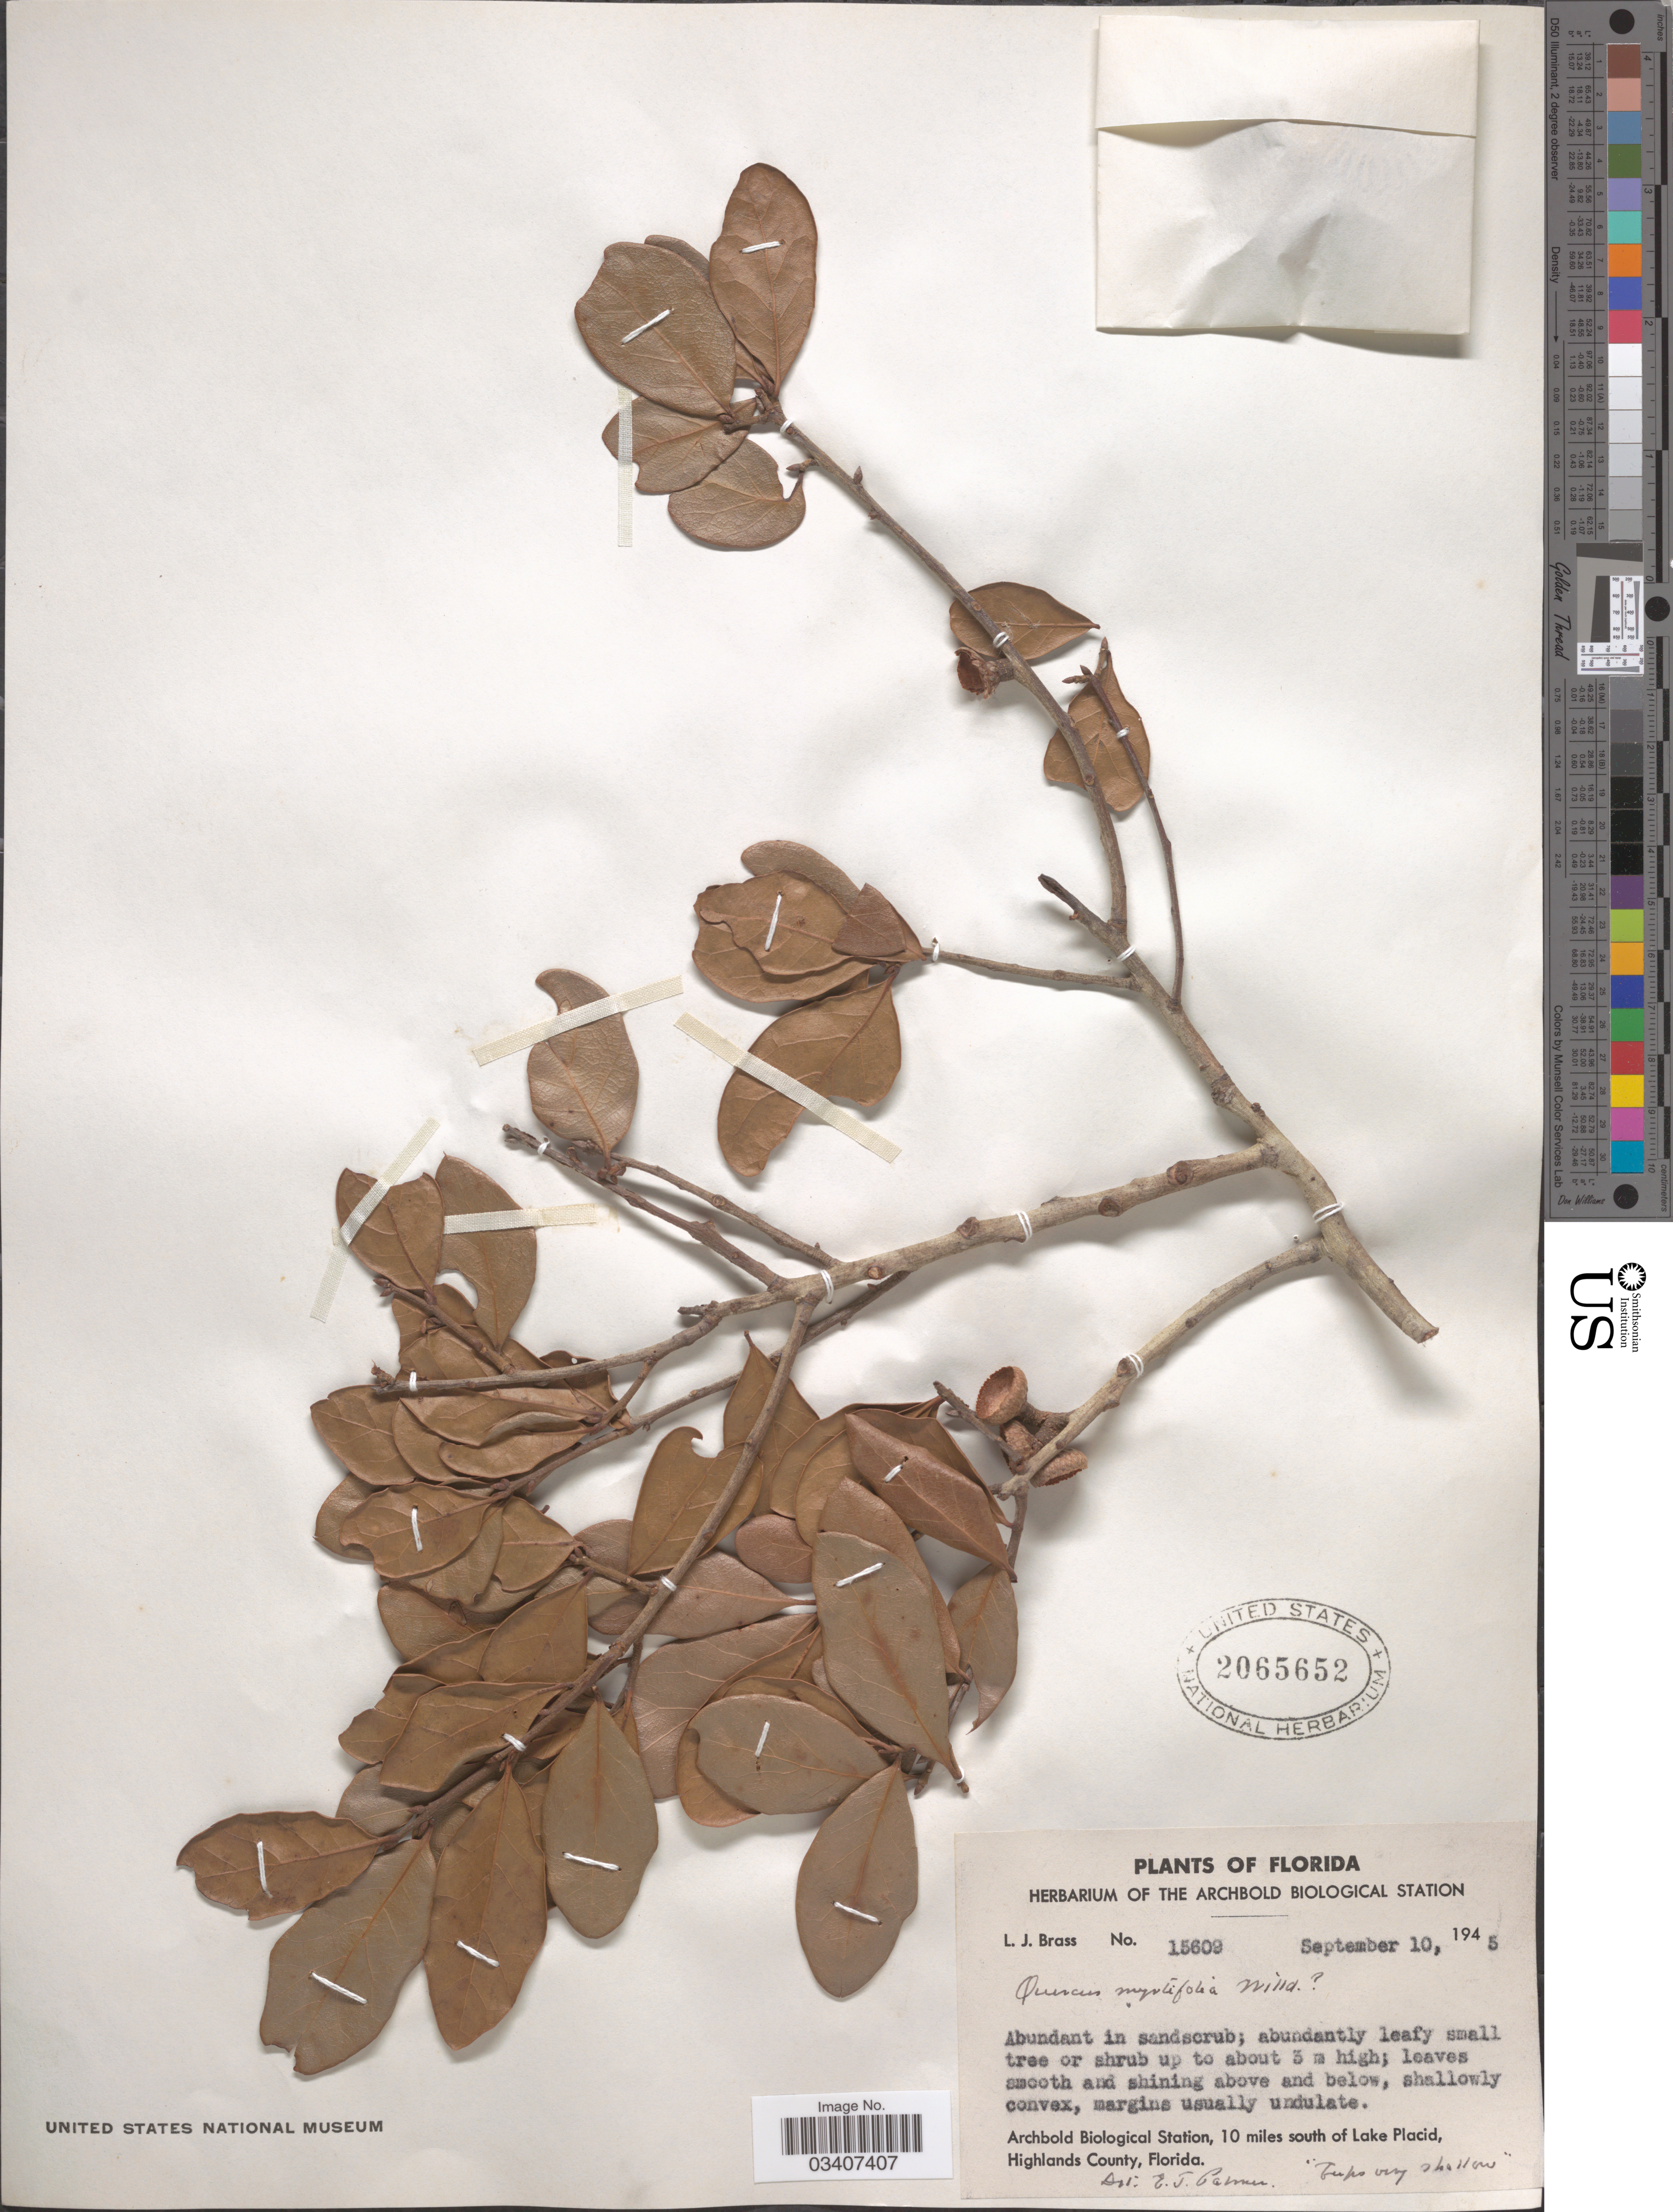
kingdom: Plantae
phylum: Tracheophyta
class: Magnoliopsida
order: Fagales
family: Fagaceae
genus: Quercus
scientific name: Quercus myrtifolia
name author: Willd.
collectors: L. J. Brass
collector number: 15609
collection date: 1945-09-10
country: United States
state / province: Florida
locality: Archbold Biological Station, 10 miles south of Lake Placid, Highlands County.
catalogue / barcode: US 2065652